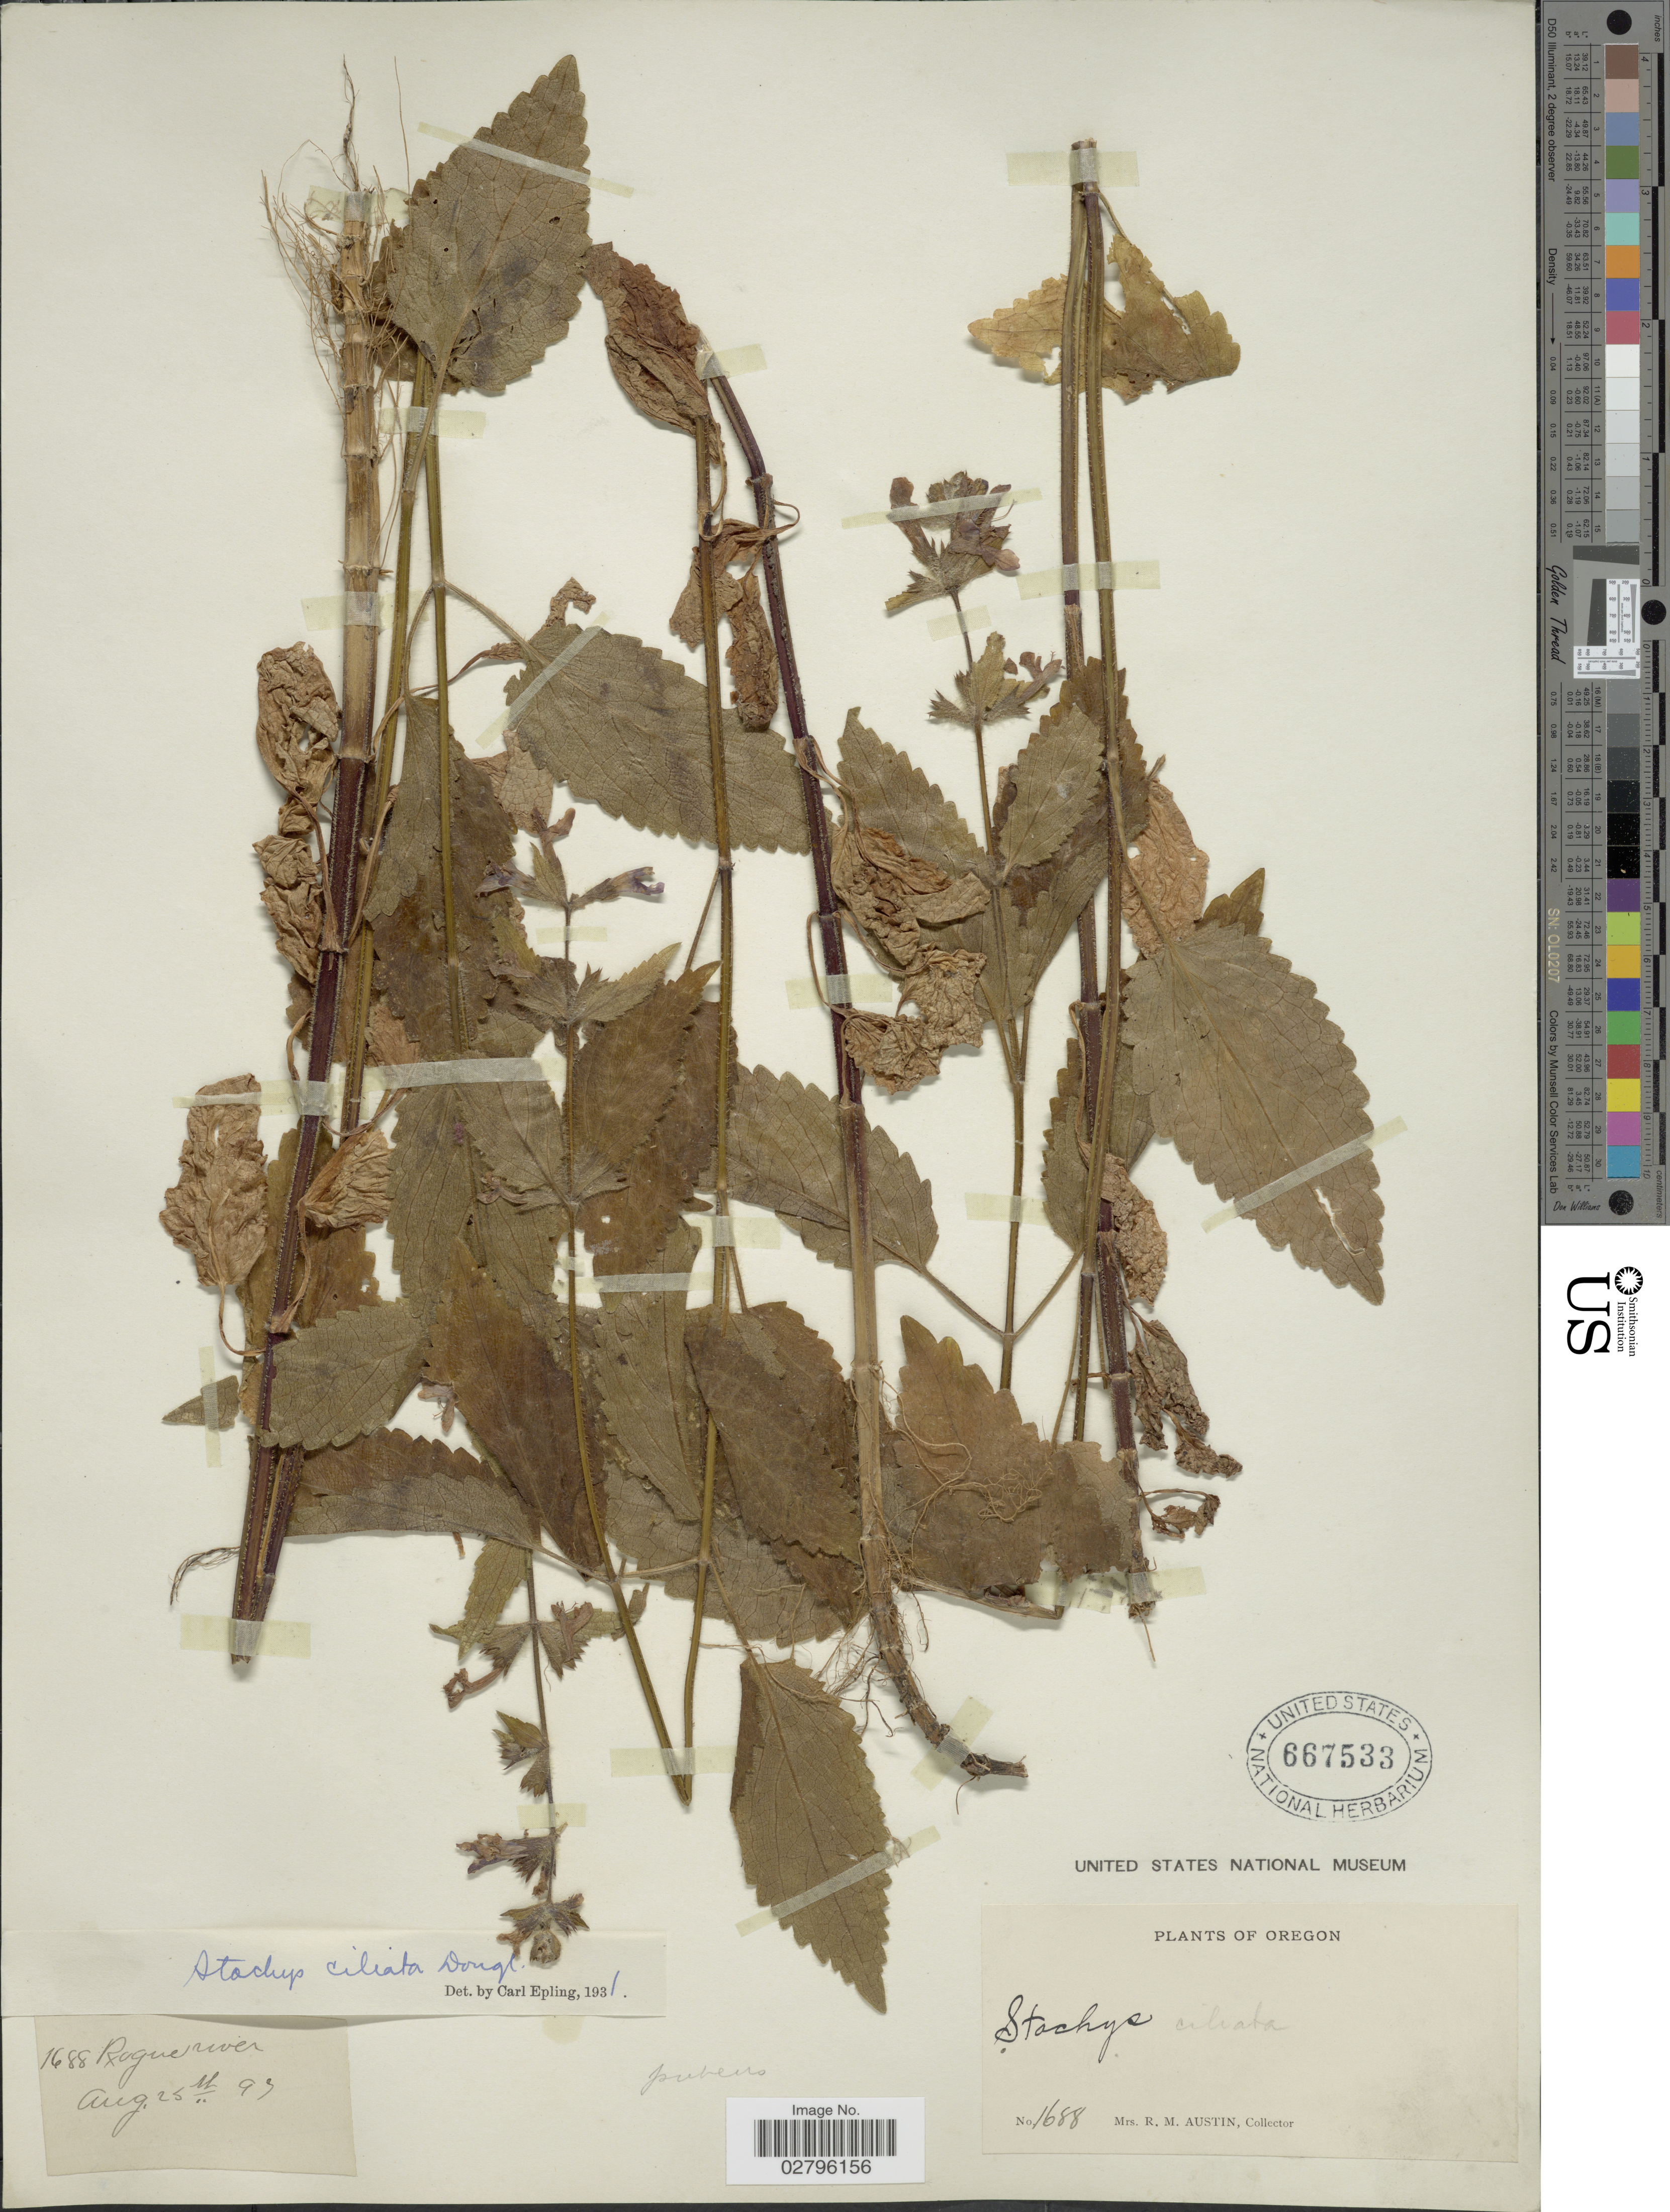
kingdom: Plantae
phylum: Tracheophyta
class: Magnoliopsida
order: Lamiales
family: Lamiaceae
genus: Stachys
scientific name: Stachys ciliata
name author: Douglas ex Benth.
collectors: R. Austin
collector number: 1688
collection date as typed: Transcribed d/m/y: 25/8/93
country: United States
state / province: Oregon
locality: Rogue river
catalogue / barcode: US 667533